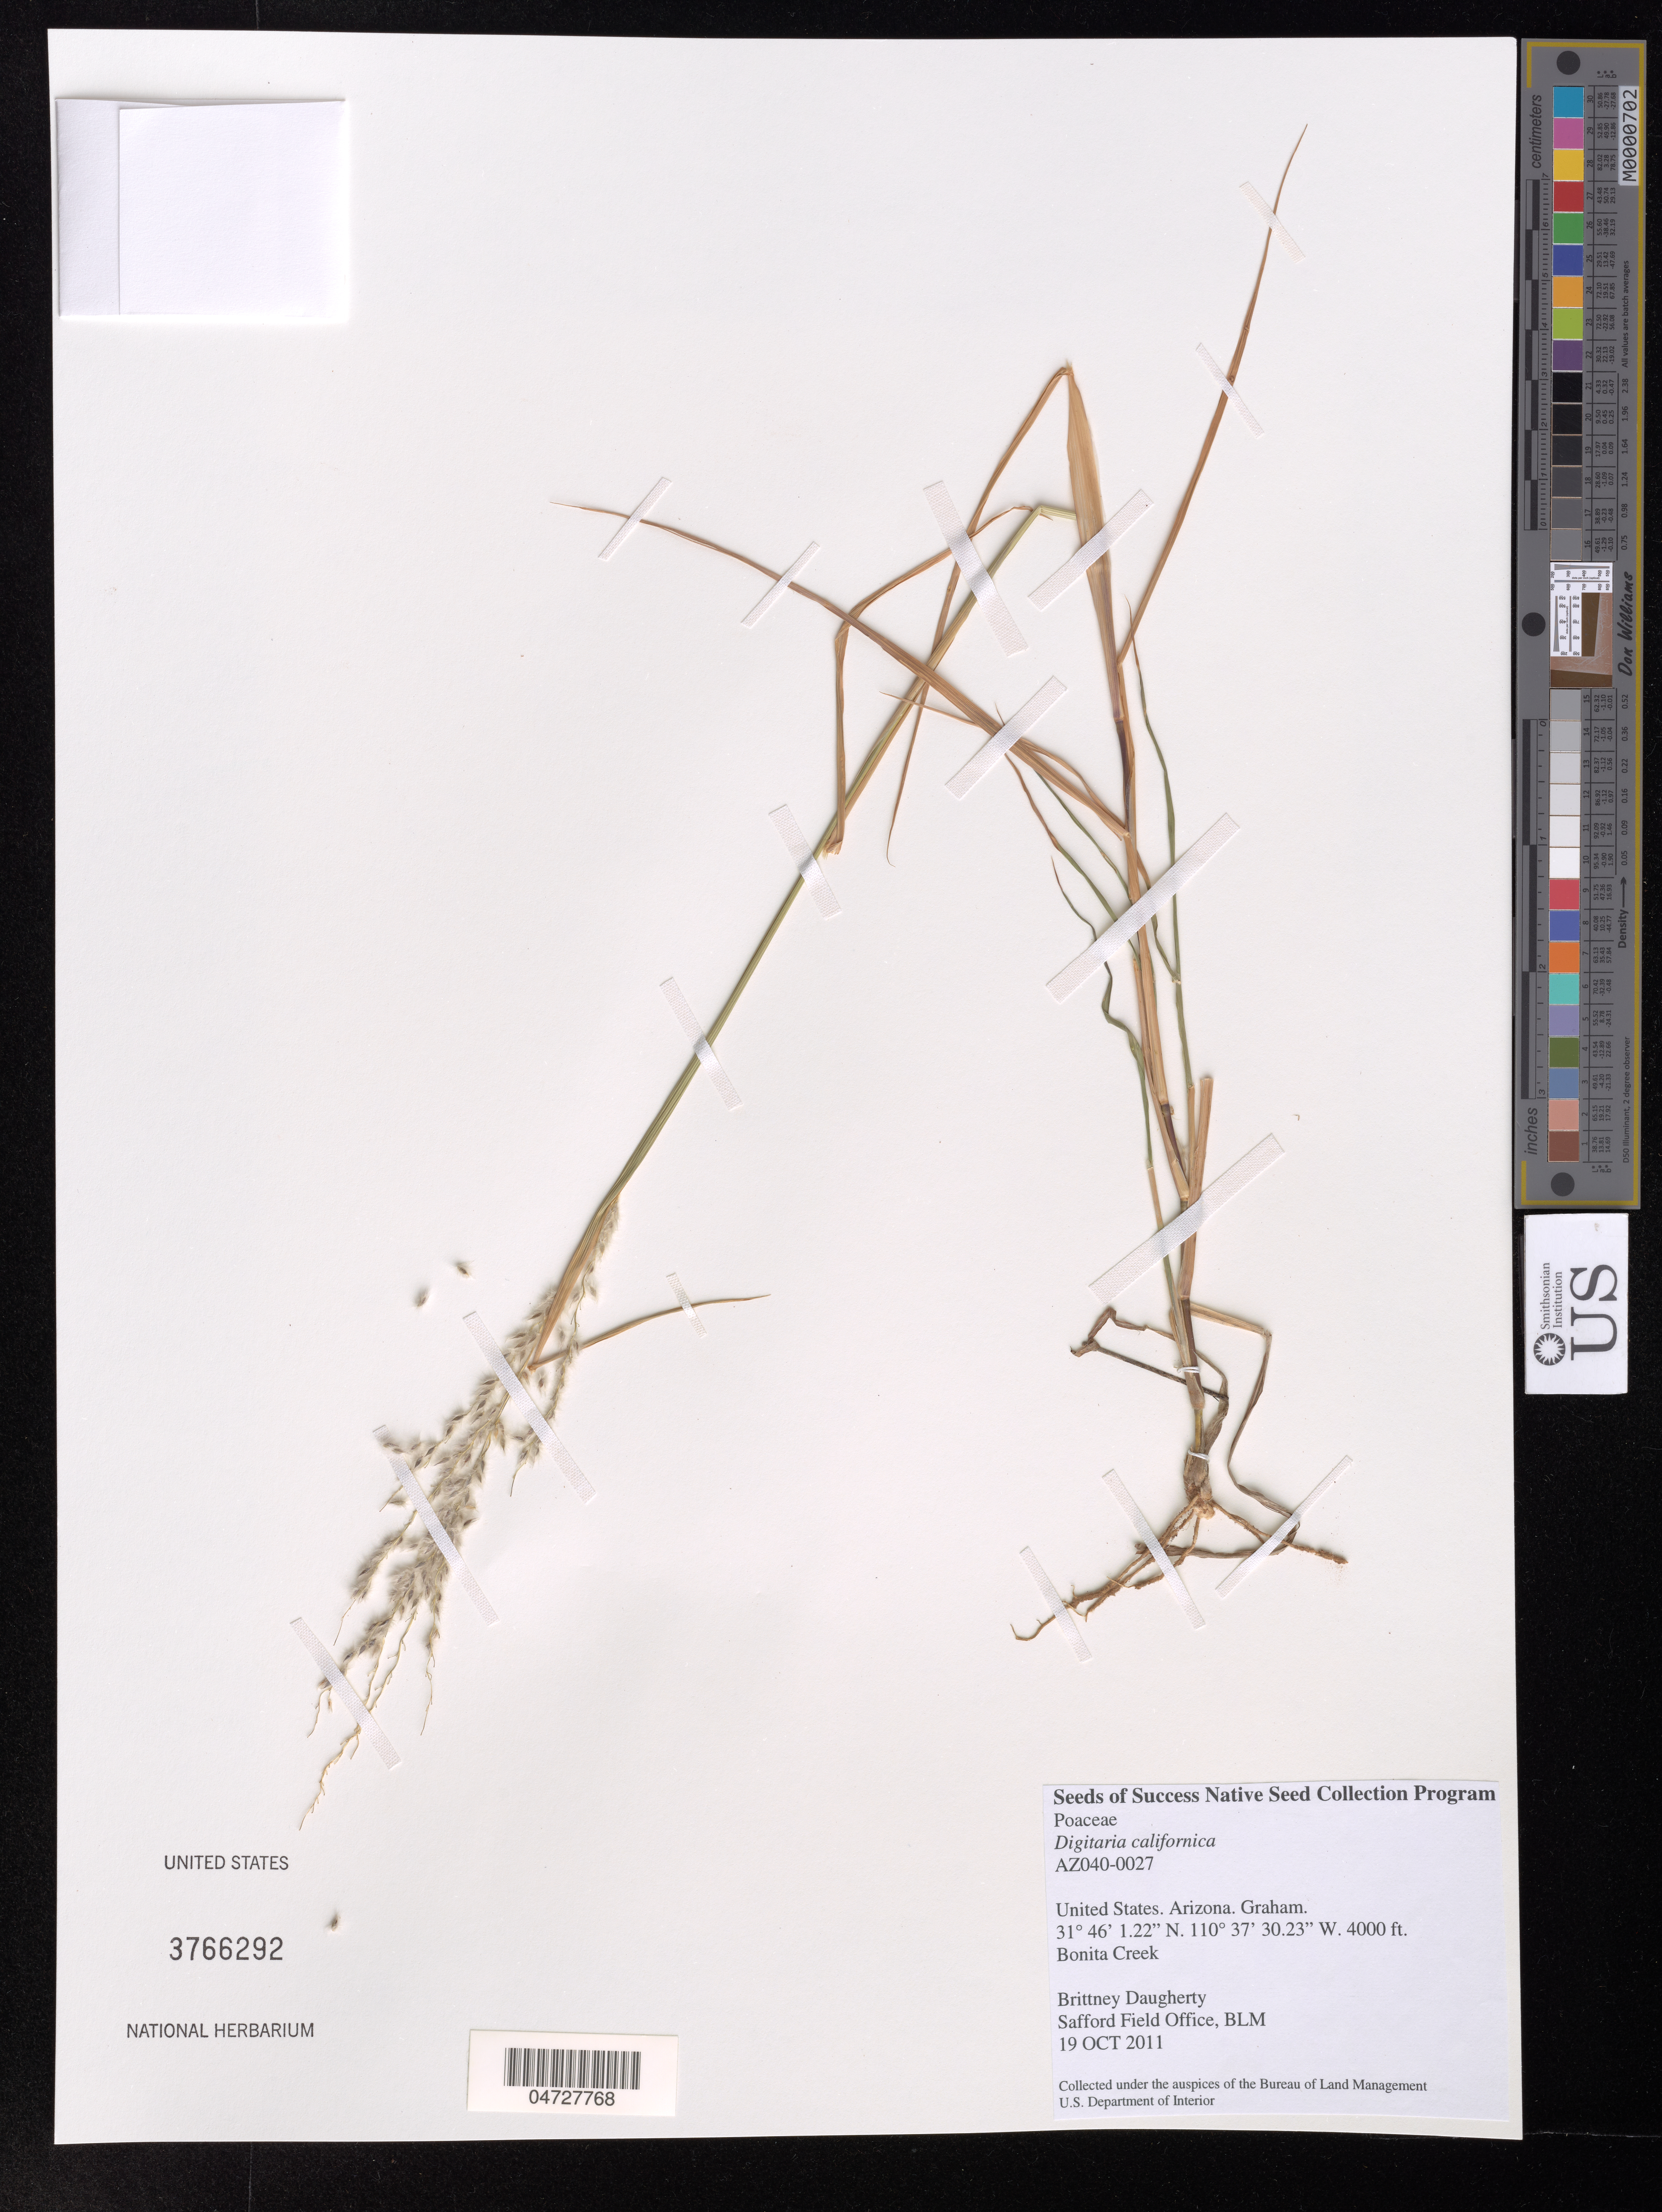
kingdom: Plantae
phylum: Tracheophyta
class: Liliopsida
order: Poales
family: Poaceae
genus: Digitaria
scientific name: Digitaria californica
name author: (Benth.) Henr.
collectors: B. Daugherty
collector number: AZ040-0027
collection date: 2011-10-19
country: United States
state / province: Arizona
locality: Graham, Bonita Creek.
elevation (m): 1219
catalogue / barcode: US 3766292